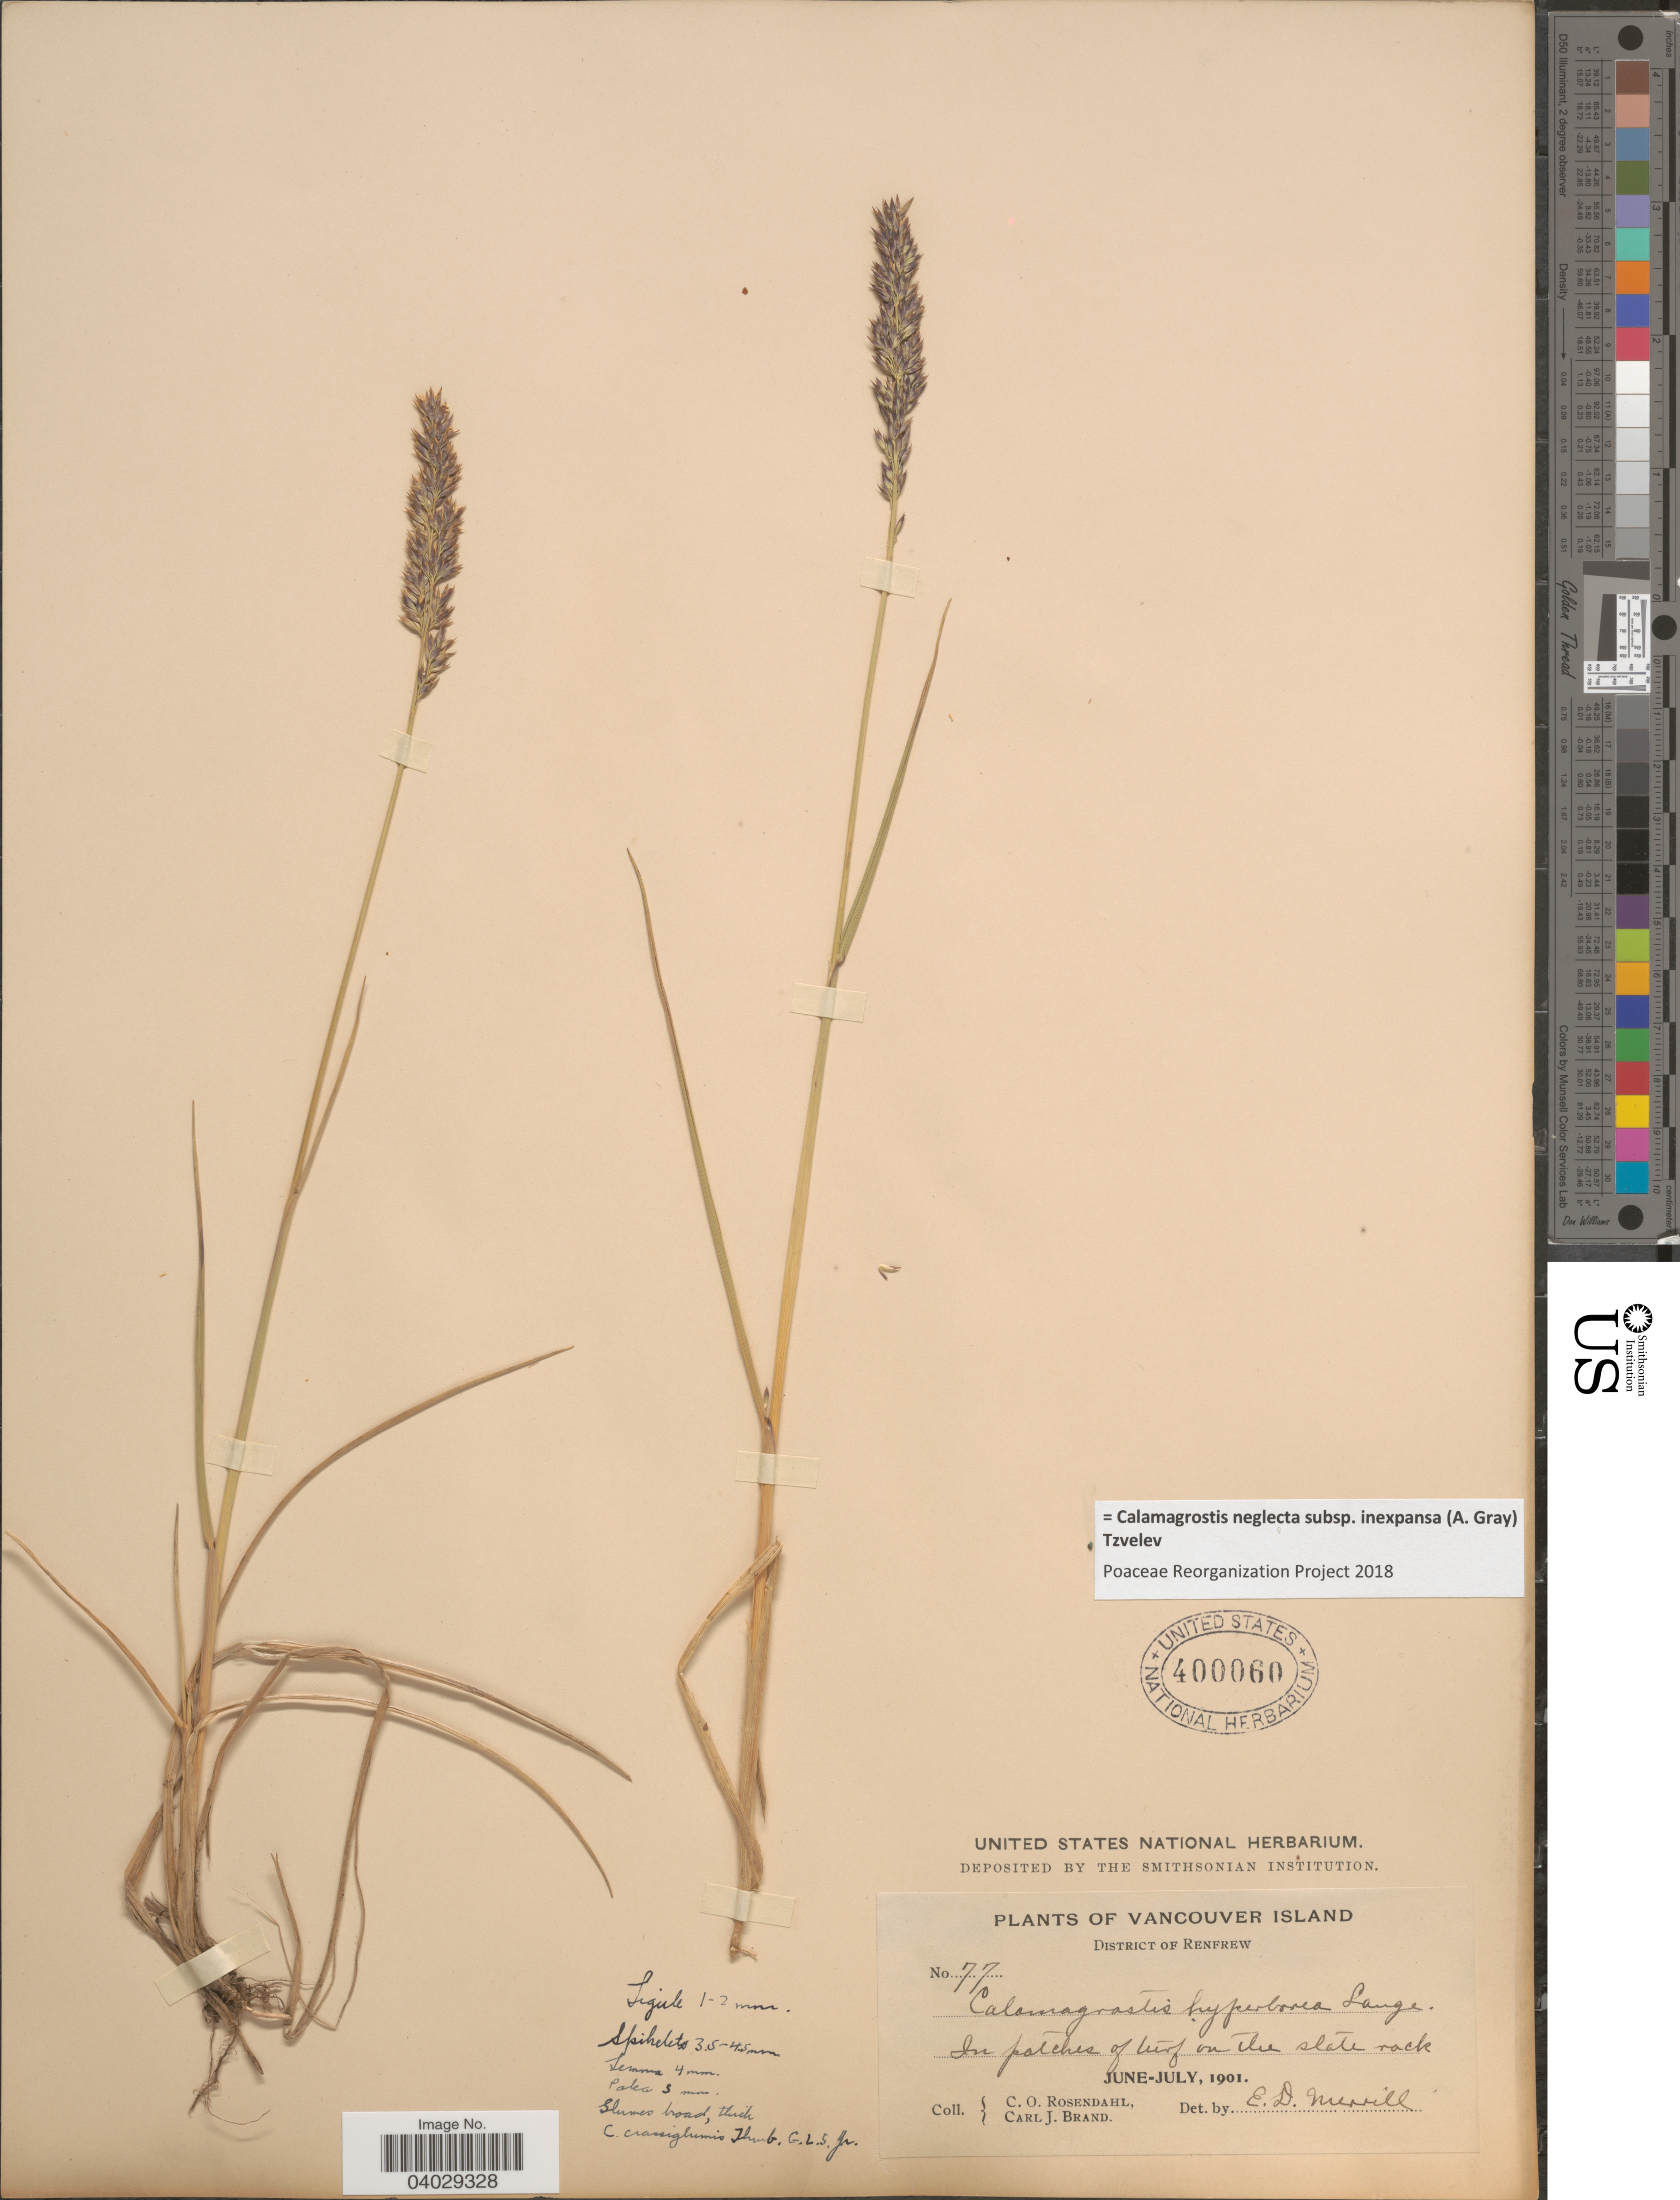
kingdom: Plantae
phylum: Tracheophyta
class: Liliopsida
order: Poales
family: Poaceae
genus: Calamagrostis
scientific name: Calamagrostis neglecta subsp. inexpansa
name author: (A. Gray) Tzvelev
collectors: C. O. Rosendahl & C. J. Brand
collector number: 77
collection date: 1901-06/1901-07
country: Canada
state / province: British Columbia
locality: Vancouver Island. District of Renfrew.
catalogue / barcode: US 400060